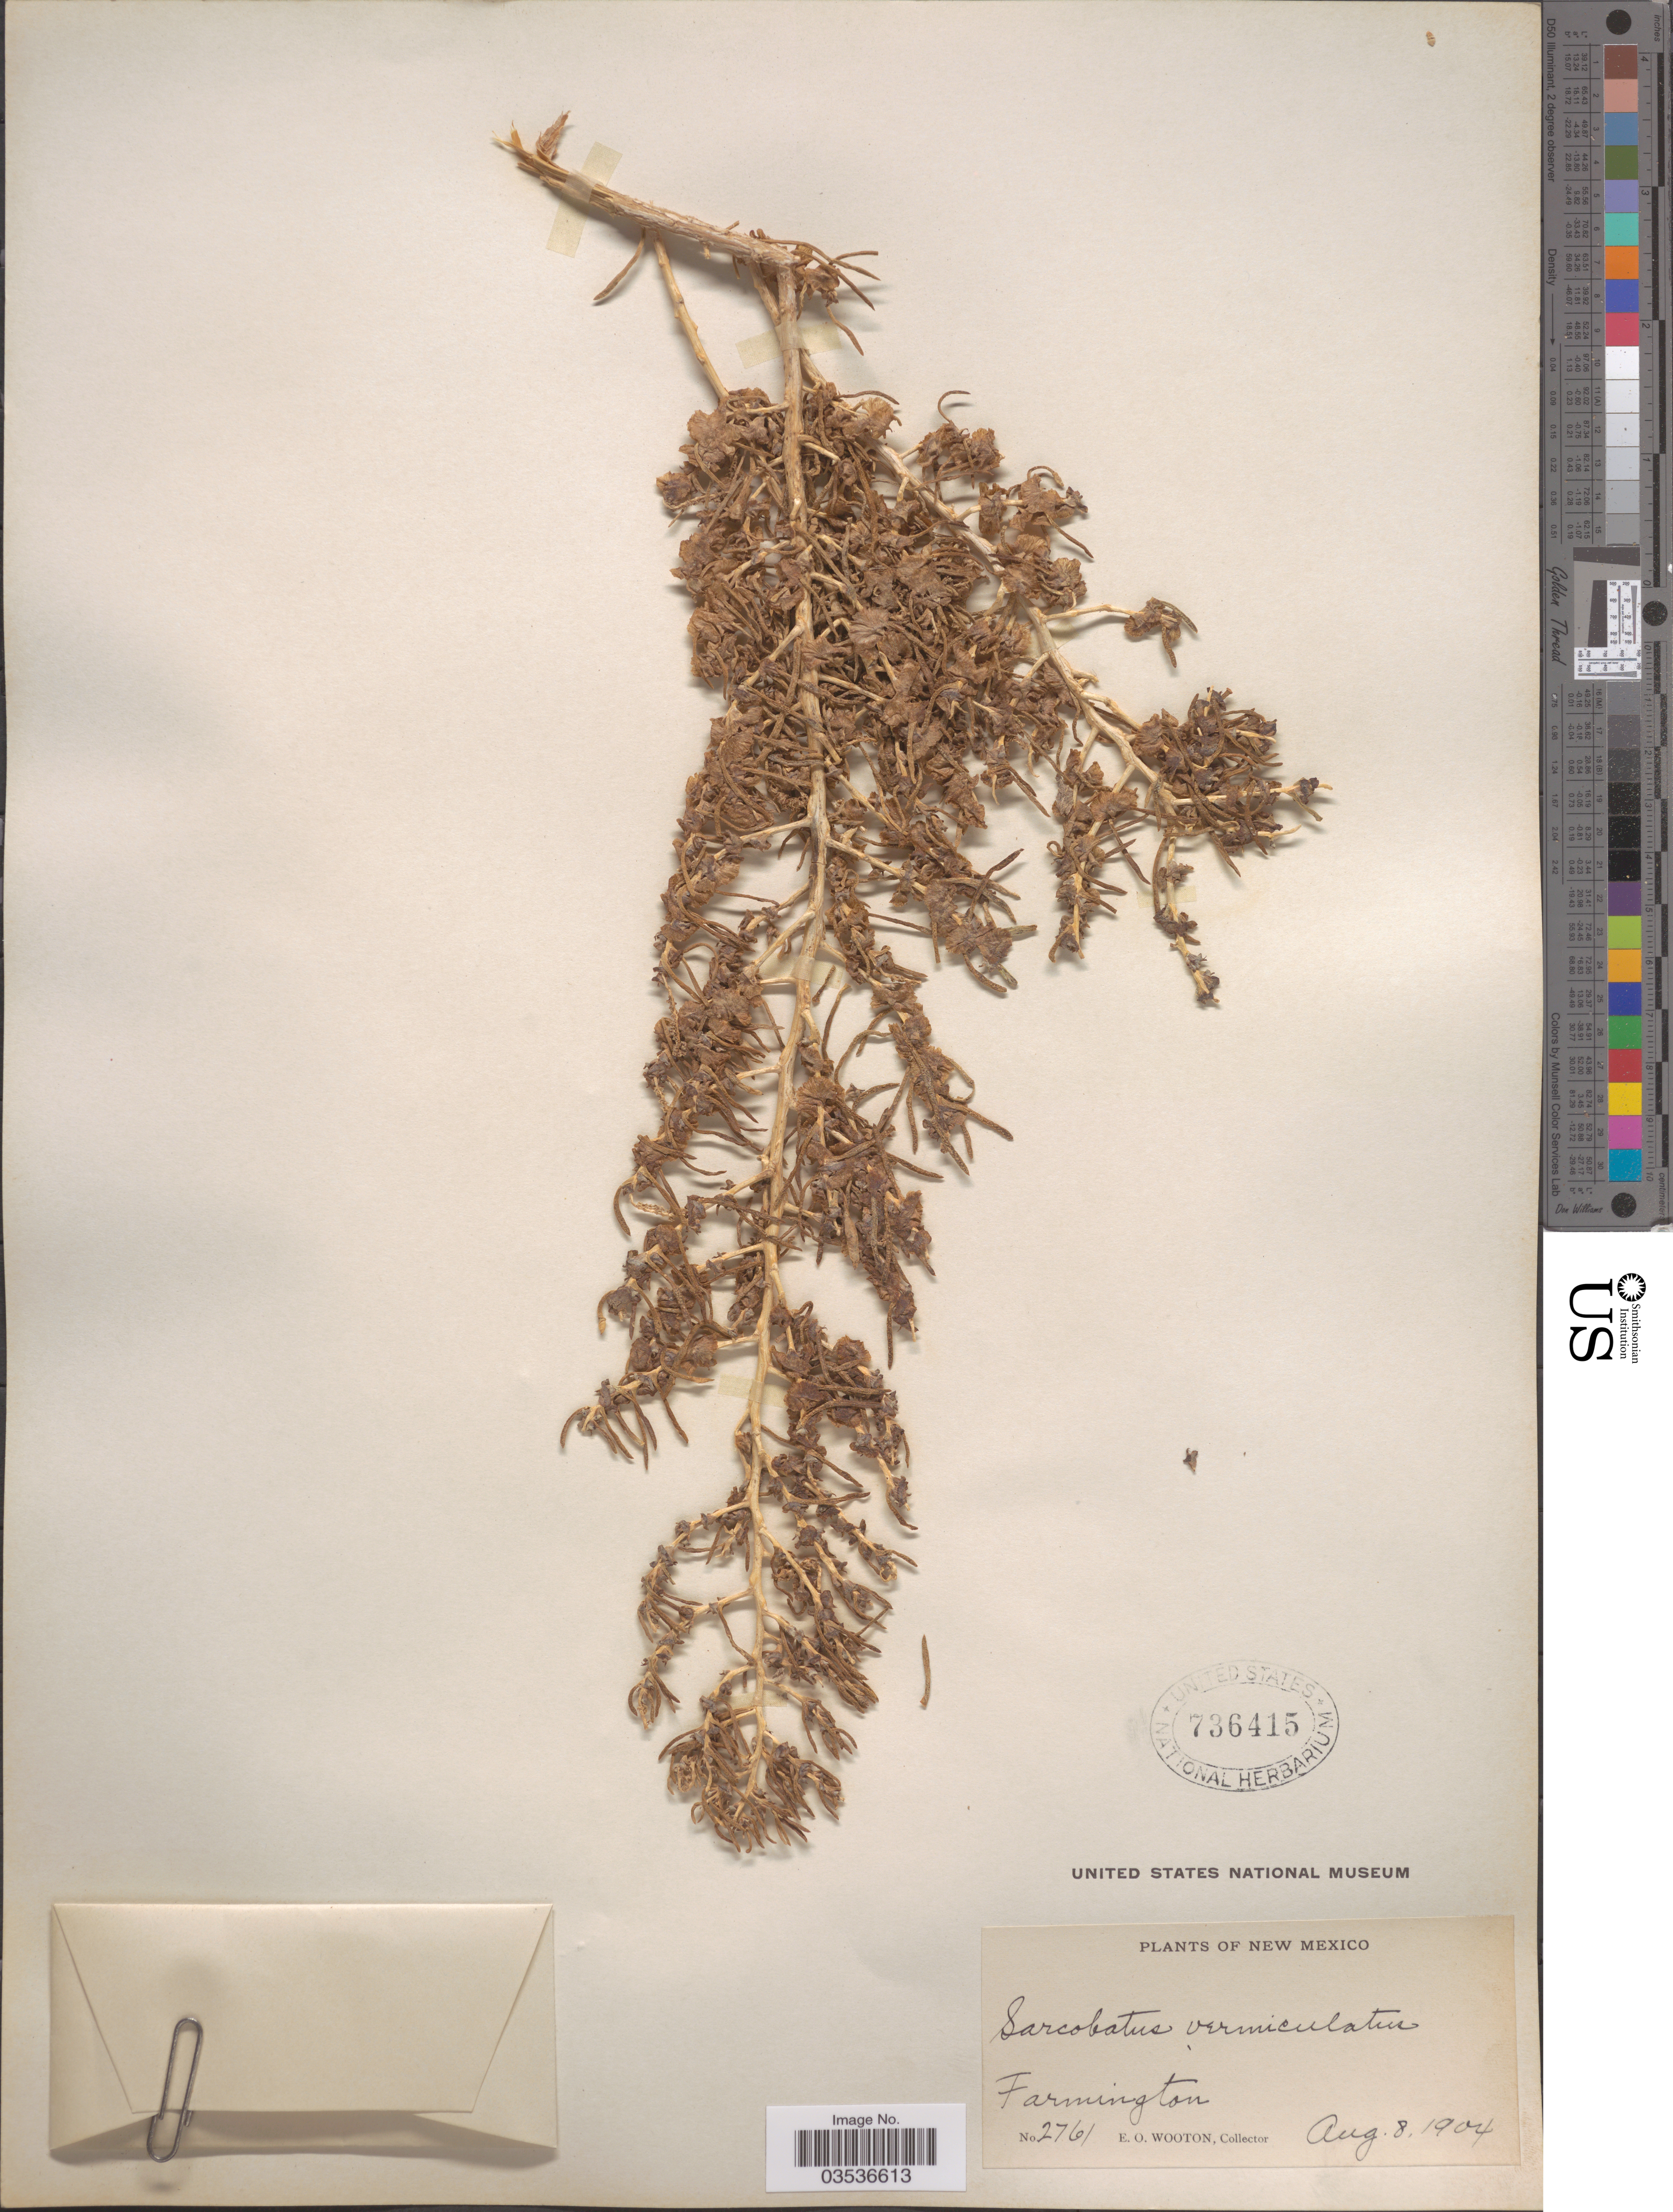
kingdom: Plantae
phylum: Tracheophyta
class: Magnoliopsida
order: Caryophyllales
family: Sarcobataceae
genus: Sarcobatus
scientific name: Sarcobatus vermiculatus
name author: (Hook.) Torr.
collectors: E. O. Wooton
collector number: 2761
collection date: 1904-08-08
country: United States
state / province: New Mexico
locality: Farmington.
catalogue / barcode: US 736415